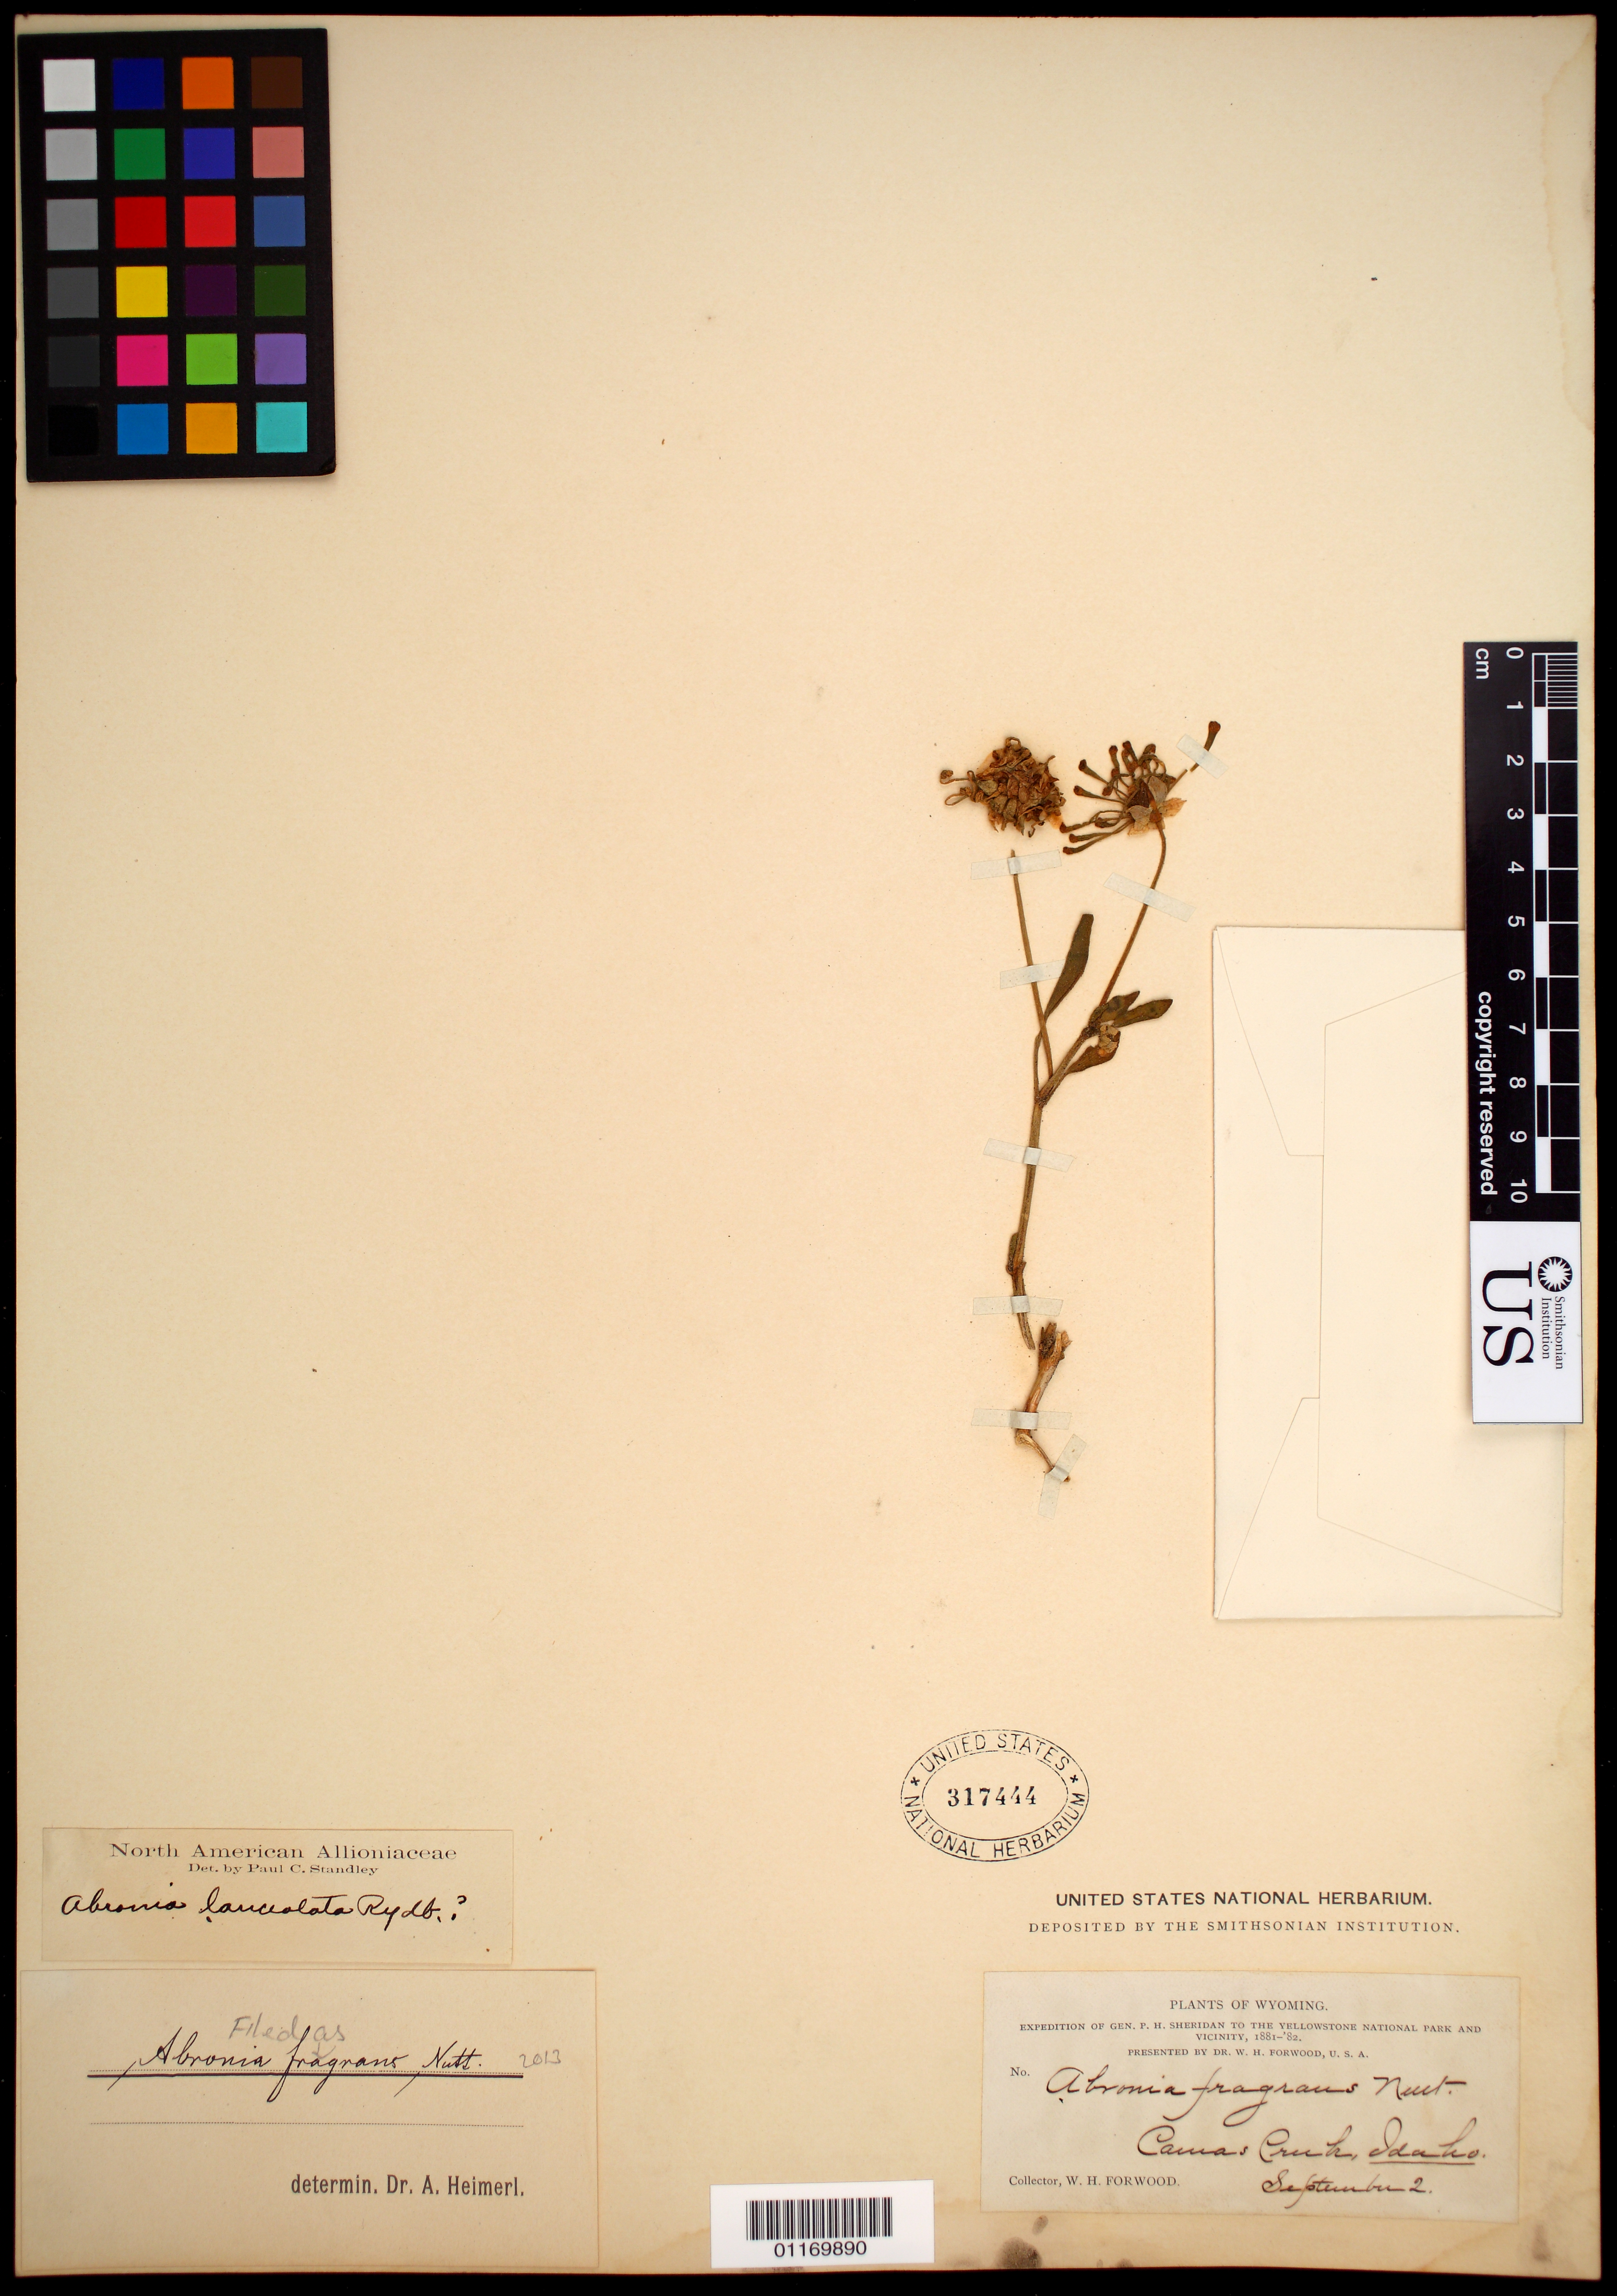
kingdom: Plantae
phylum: Tracheophyta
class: Magnoliopsida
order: Caryophyllales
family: Nyctaginaceae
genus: Abronia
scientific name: Abronia fragrans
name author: Nutt. ex Hook.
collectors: W. Forwood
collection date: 1881-09-02 or 1882-09-02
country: United States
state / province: Idaho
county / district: Camas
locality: Camas Creek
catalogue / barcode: US 317444